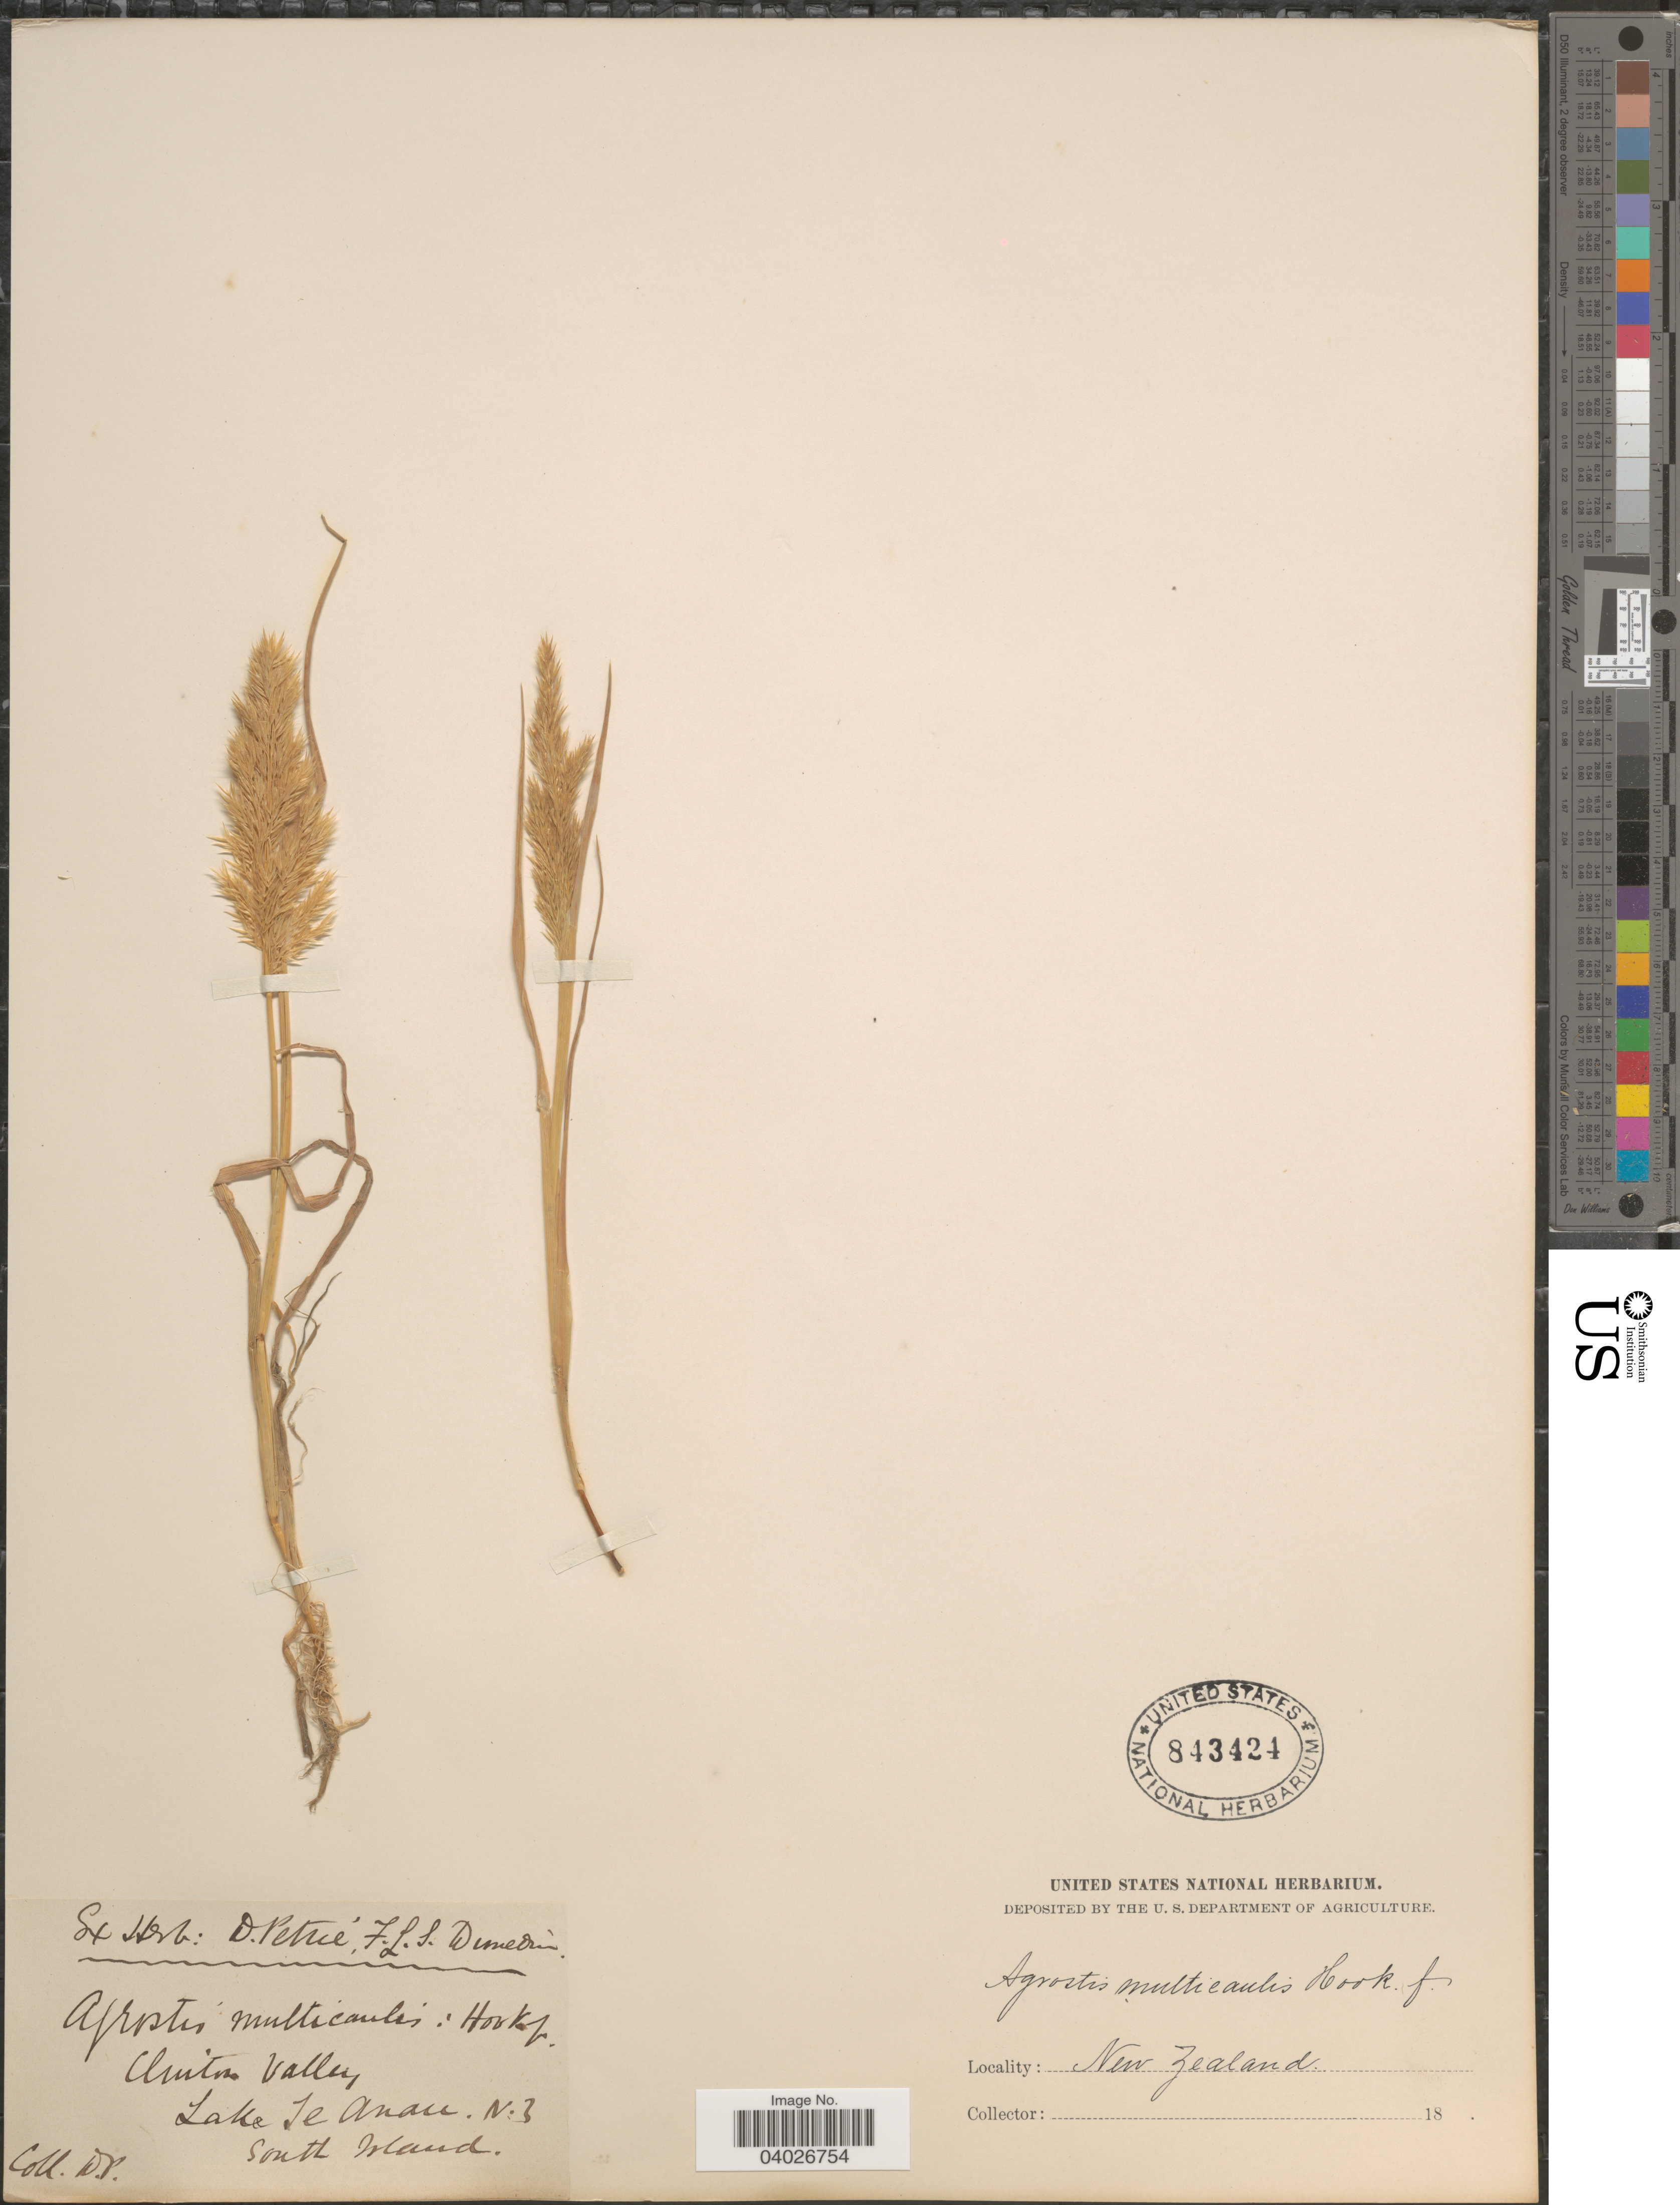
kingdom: Plantae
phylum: Tracheophyta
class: Liliopsida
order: Poales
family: Poaceae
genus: Agrostis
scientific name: Agrostis magellanica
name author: Lam.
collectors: D. Petrie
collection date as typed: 18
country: New Zealand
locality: Clinton Valley, Lake Te Anau, South Island.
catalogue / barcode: US 843424